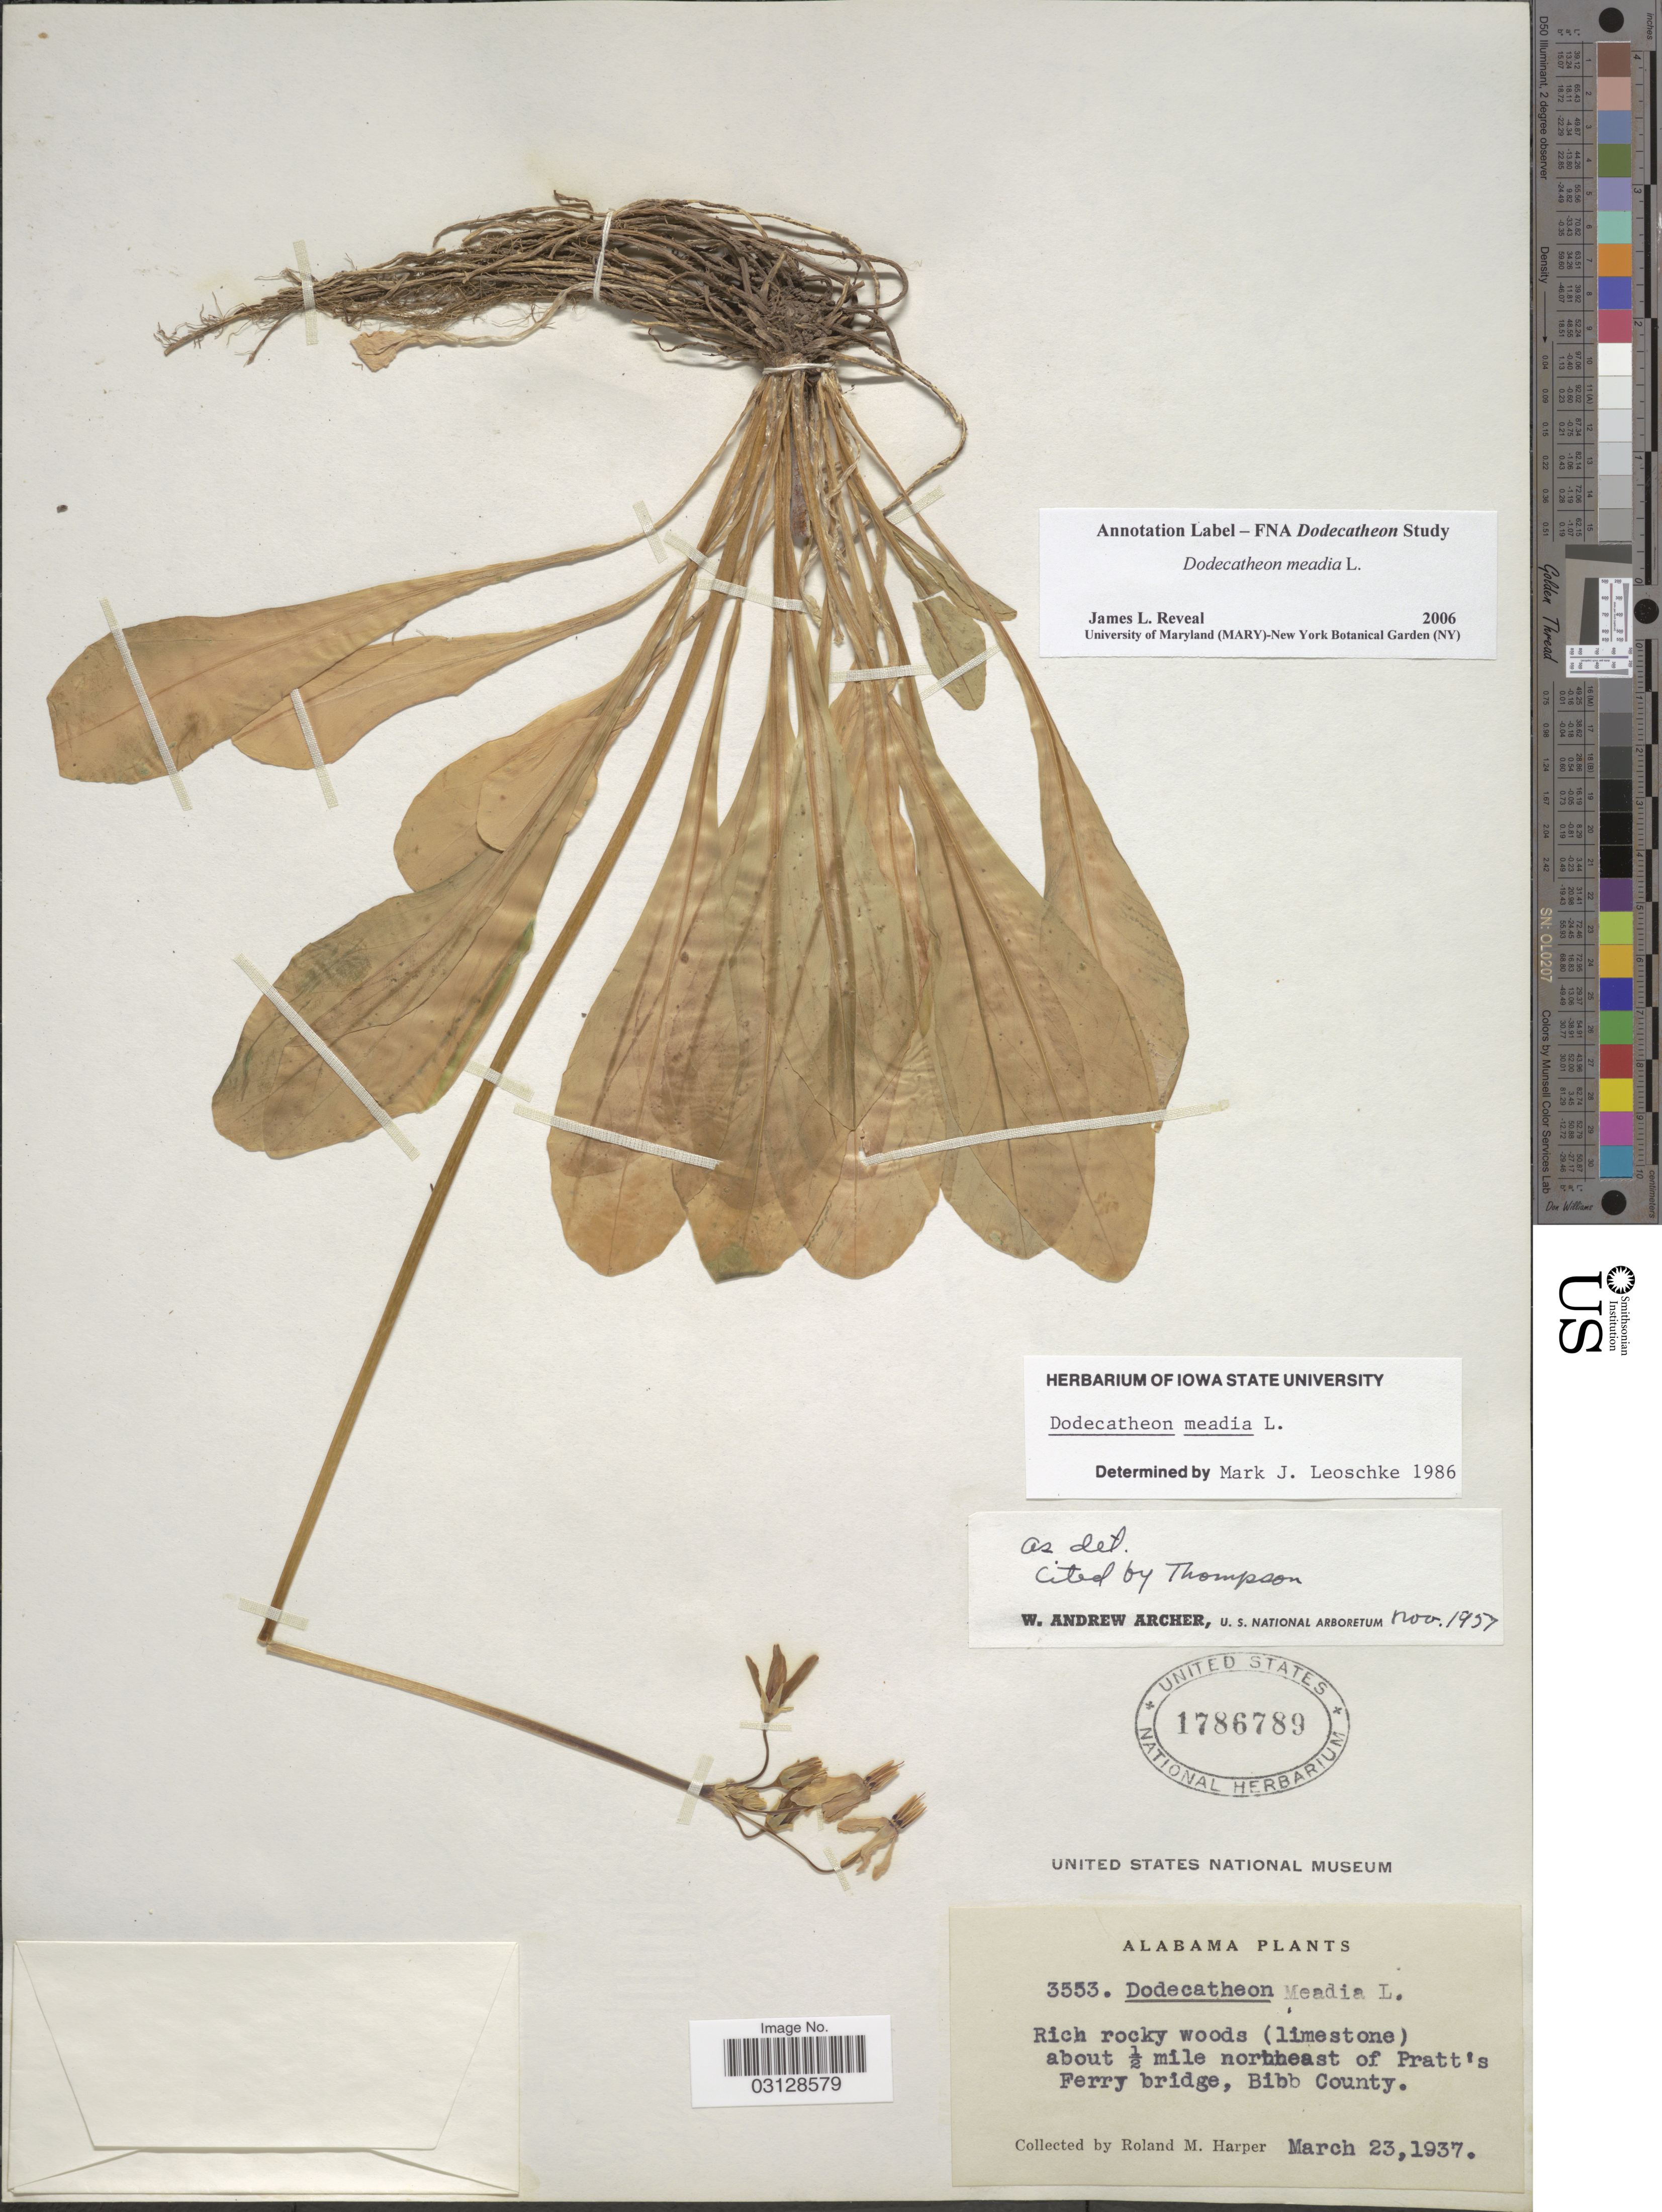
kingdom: Plantae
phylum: Tracheophyta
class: Magnoliopsida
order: Ericales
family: Primulaceae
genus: Dodecatheon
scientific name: Dodecatheon meadia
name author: L.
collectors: R. M. Harper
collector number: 3553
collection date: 1937-03-23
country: United States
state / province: Alabama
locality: About ½ mile northeast of Pratt's Ferry bridge, Bibb County.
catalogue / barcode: US 1786789